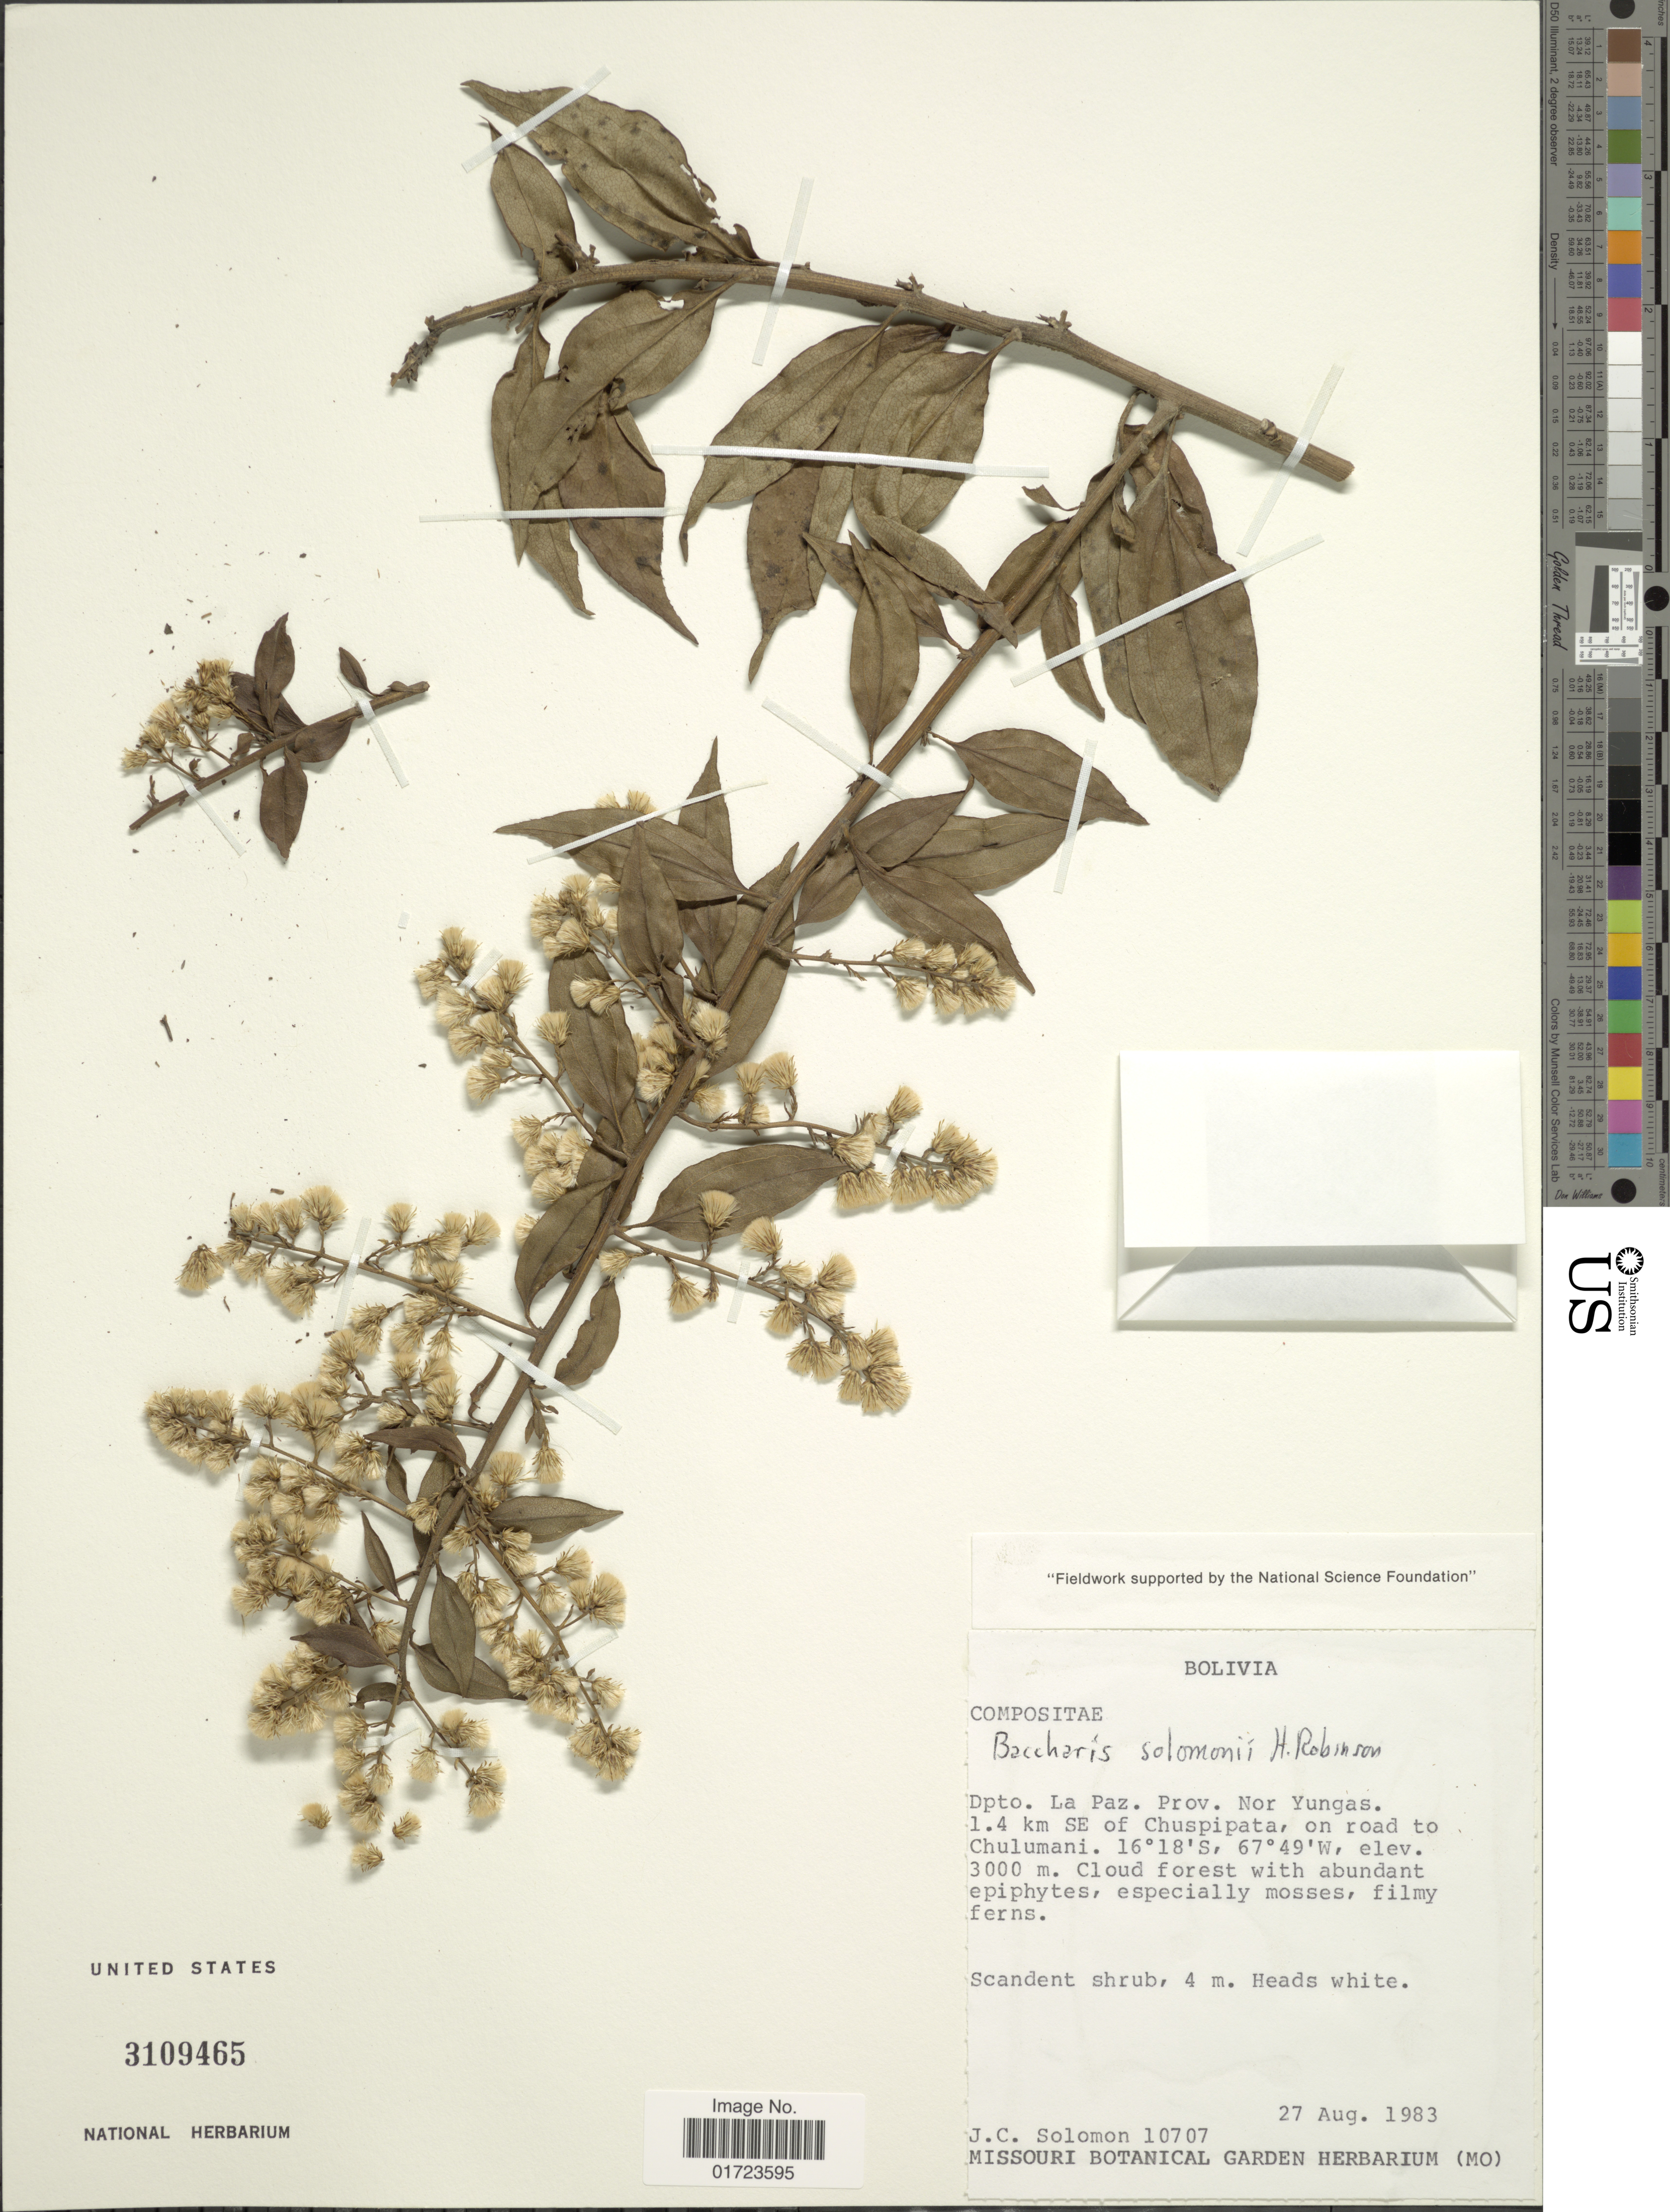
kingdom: Plantae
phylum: Tracheophyta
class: Magnoliopsida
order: Asterales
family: Asteraceae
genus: Baccharis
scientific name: Baccharis solomonii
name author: H. Rob.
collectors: J. C. Solomon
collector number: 10707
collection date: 1983-08-27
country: Bolivia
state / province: La Paz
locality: Dpto. La Paz.prov. Nor Yungas. 1.4 km SE of Chusipata, on road to Chulumani.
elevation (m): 3000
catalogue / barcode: US 3109465